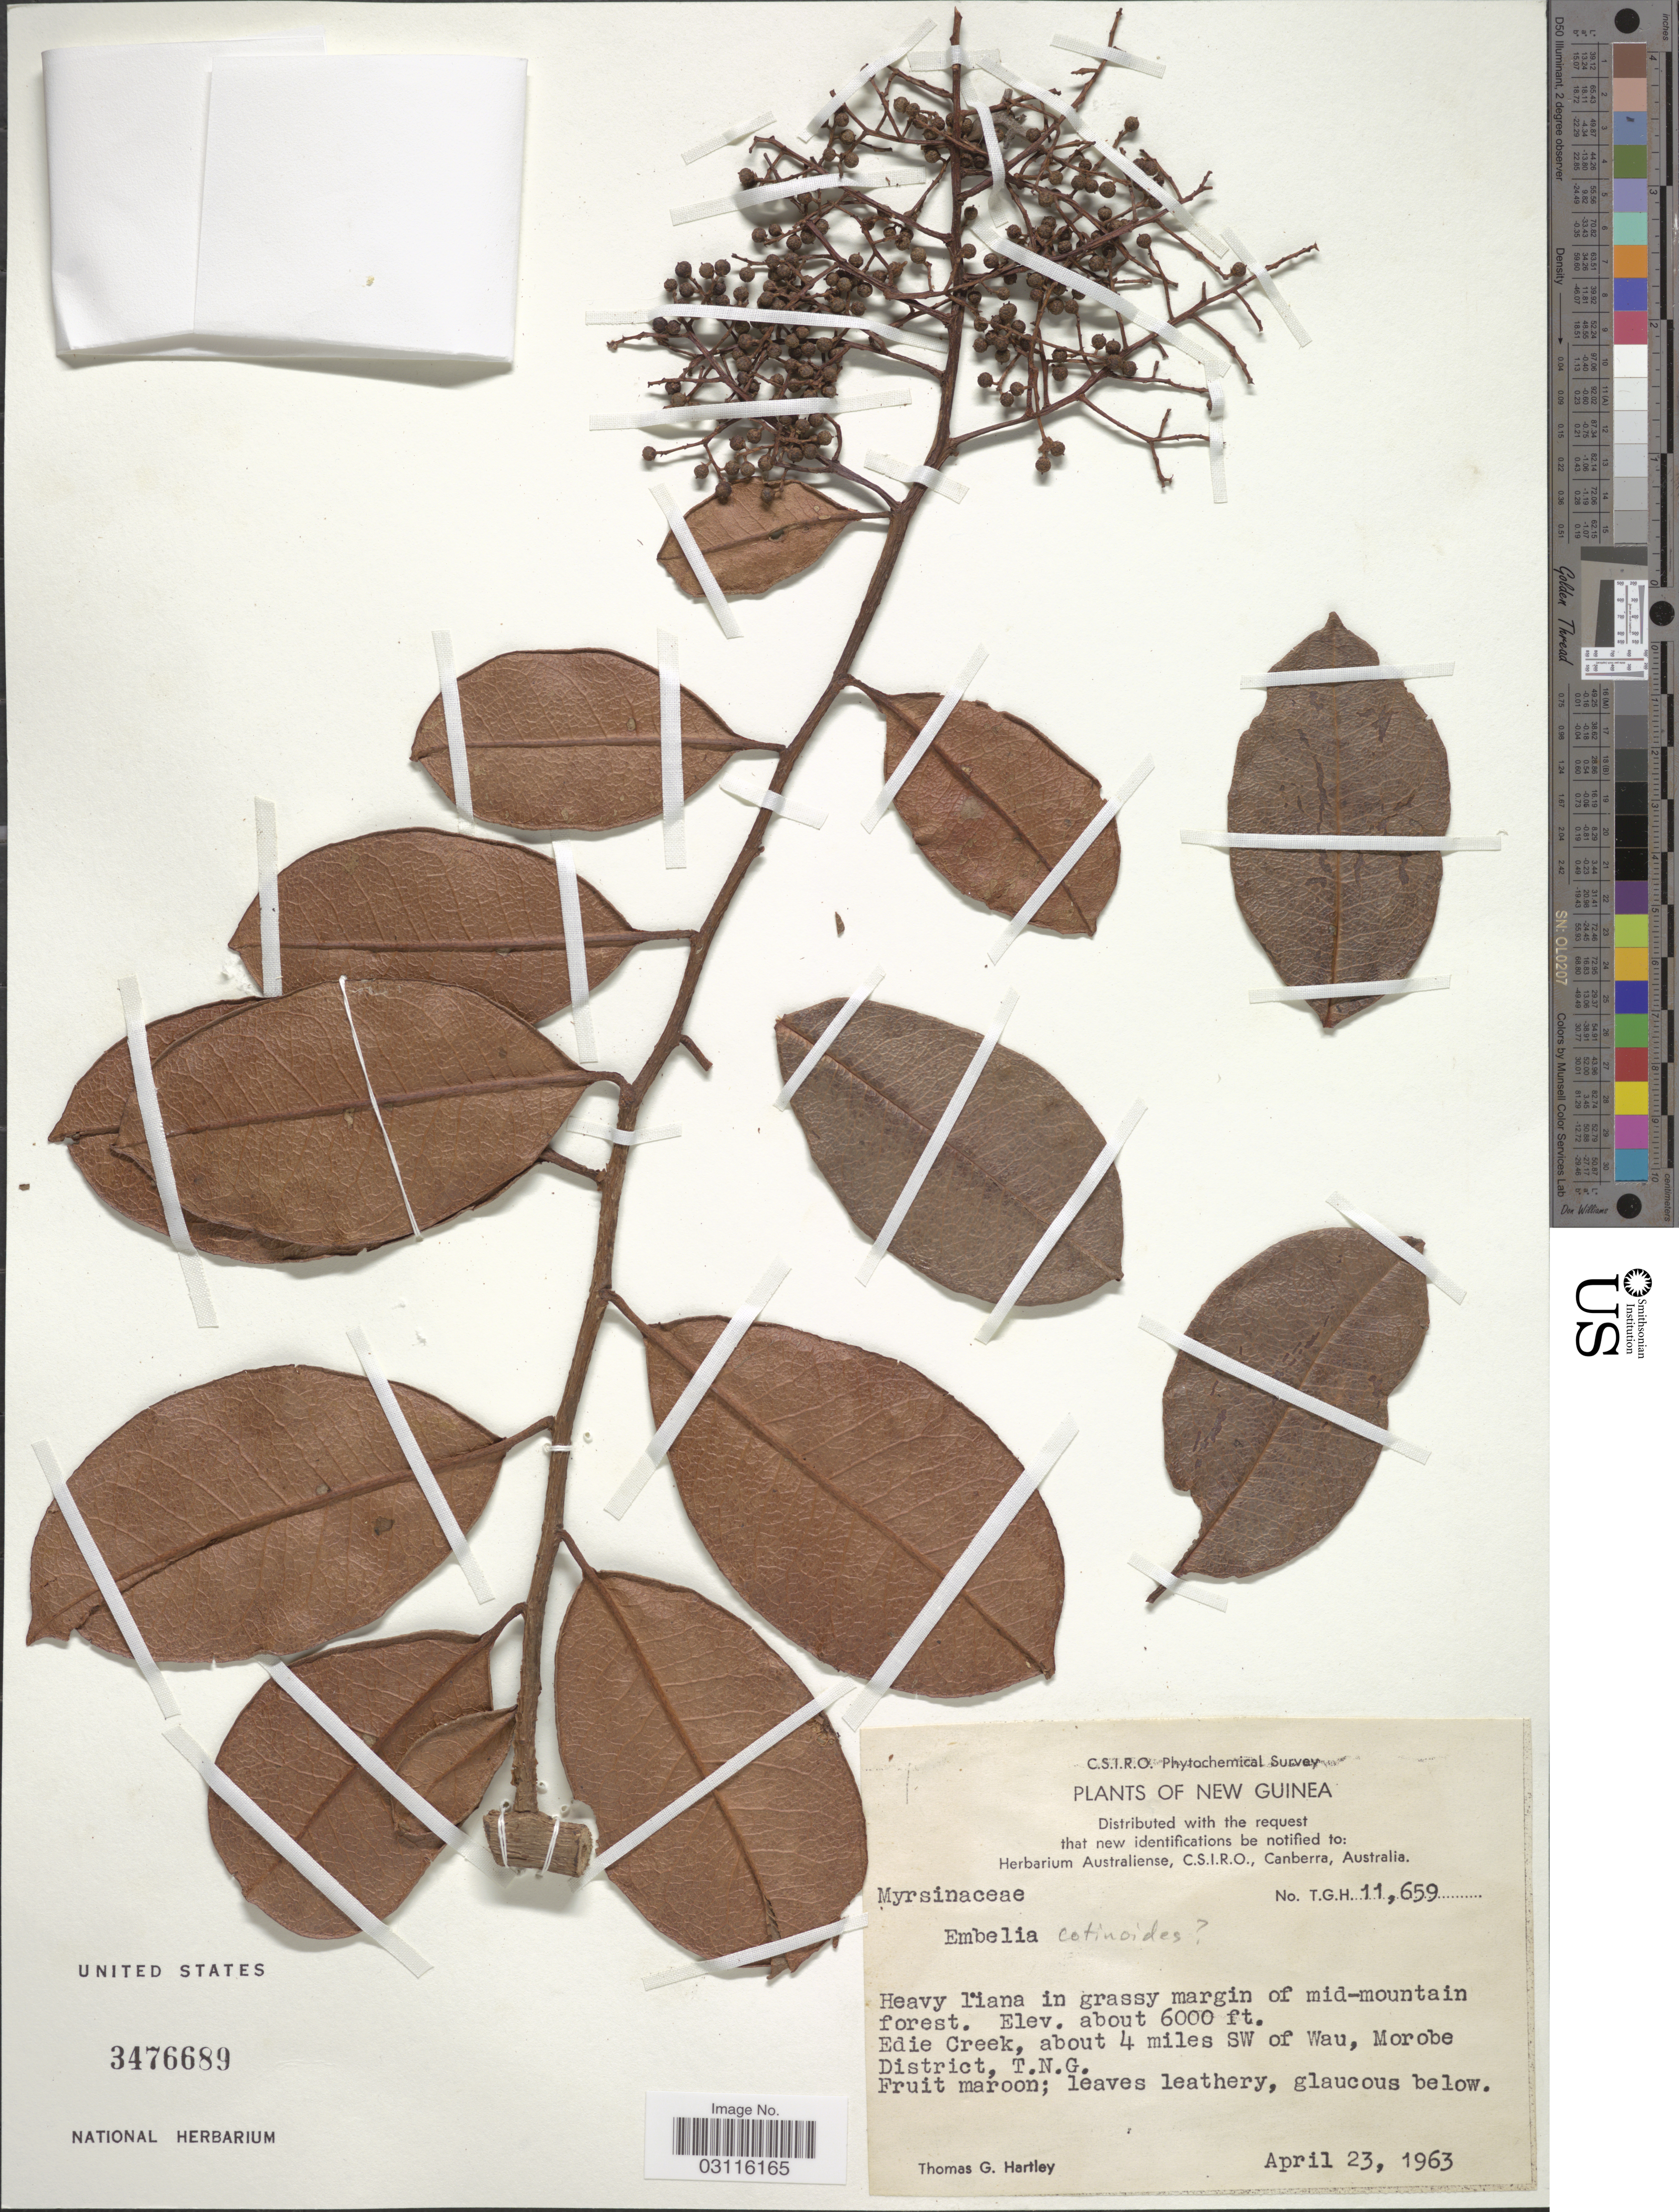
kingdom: Plantae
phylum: Tracheophyta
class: Magnoliopsida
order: Ericales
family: Primulaceae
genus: Embelia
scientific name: Embelia cotinoides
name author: (S. Moore) Merr.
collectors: T. Hartley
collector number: TGH11659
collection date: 1963-04-23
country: Papua New Guinea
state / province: Morobe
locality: New Guinea. Edie Creek, about 4 miles SW of Wau, Morobe District, T. N. G.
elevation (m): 1829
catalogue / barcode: US 3476689